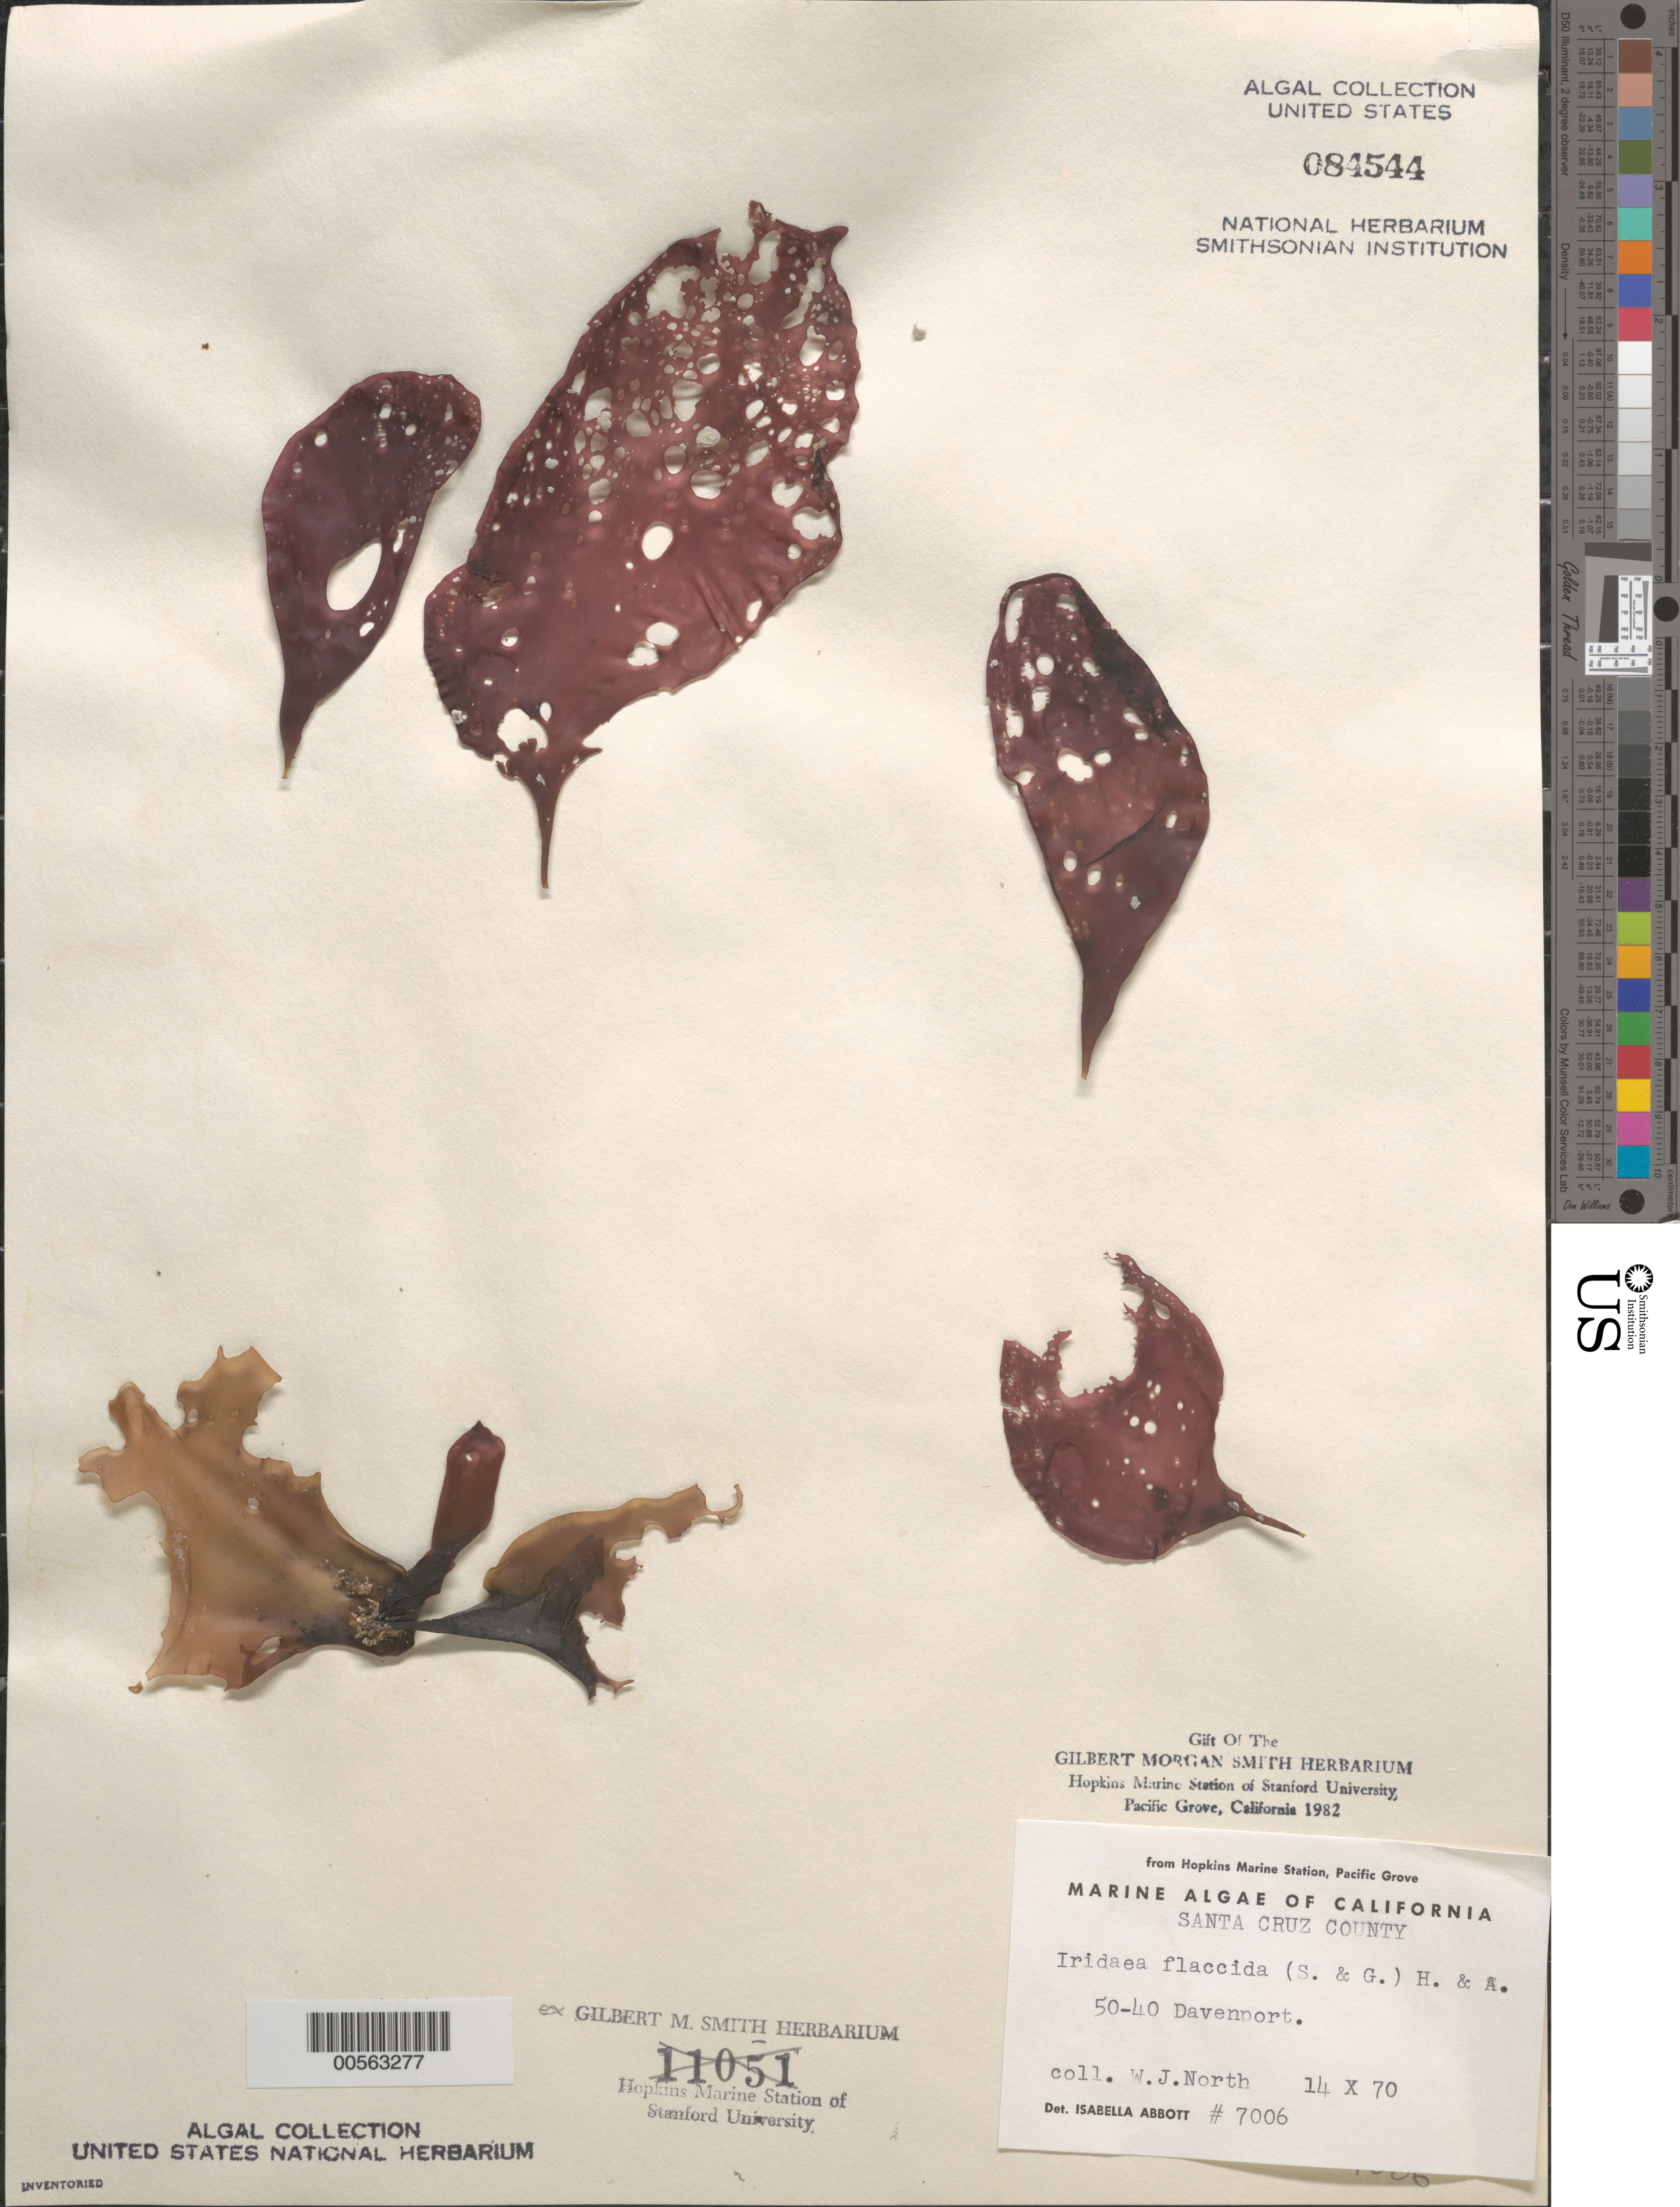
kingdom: Plantae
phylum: Rhodophyta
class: Florideophyceae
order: Gigartinales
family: Gigartinaceae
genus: Mazzaella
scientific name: Mazzaella flaccida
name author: (Setchell & N.L. Gardner) Fredericq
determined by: Algae name updating Project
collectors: W. North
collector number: IAA 7006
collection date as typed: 14 Oct 1970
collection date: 1970-10-14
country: United States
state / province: California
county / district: Santa Cruz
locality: Davenport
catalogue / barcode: US 84544